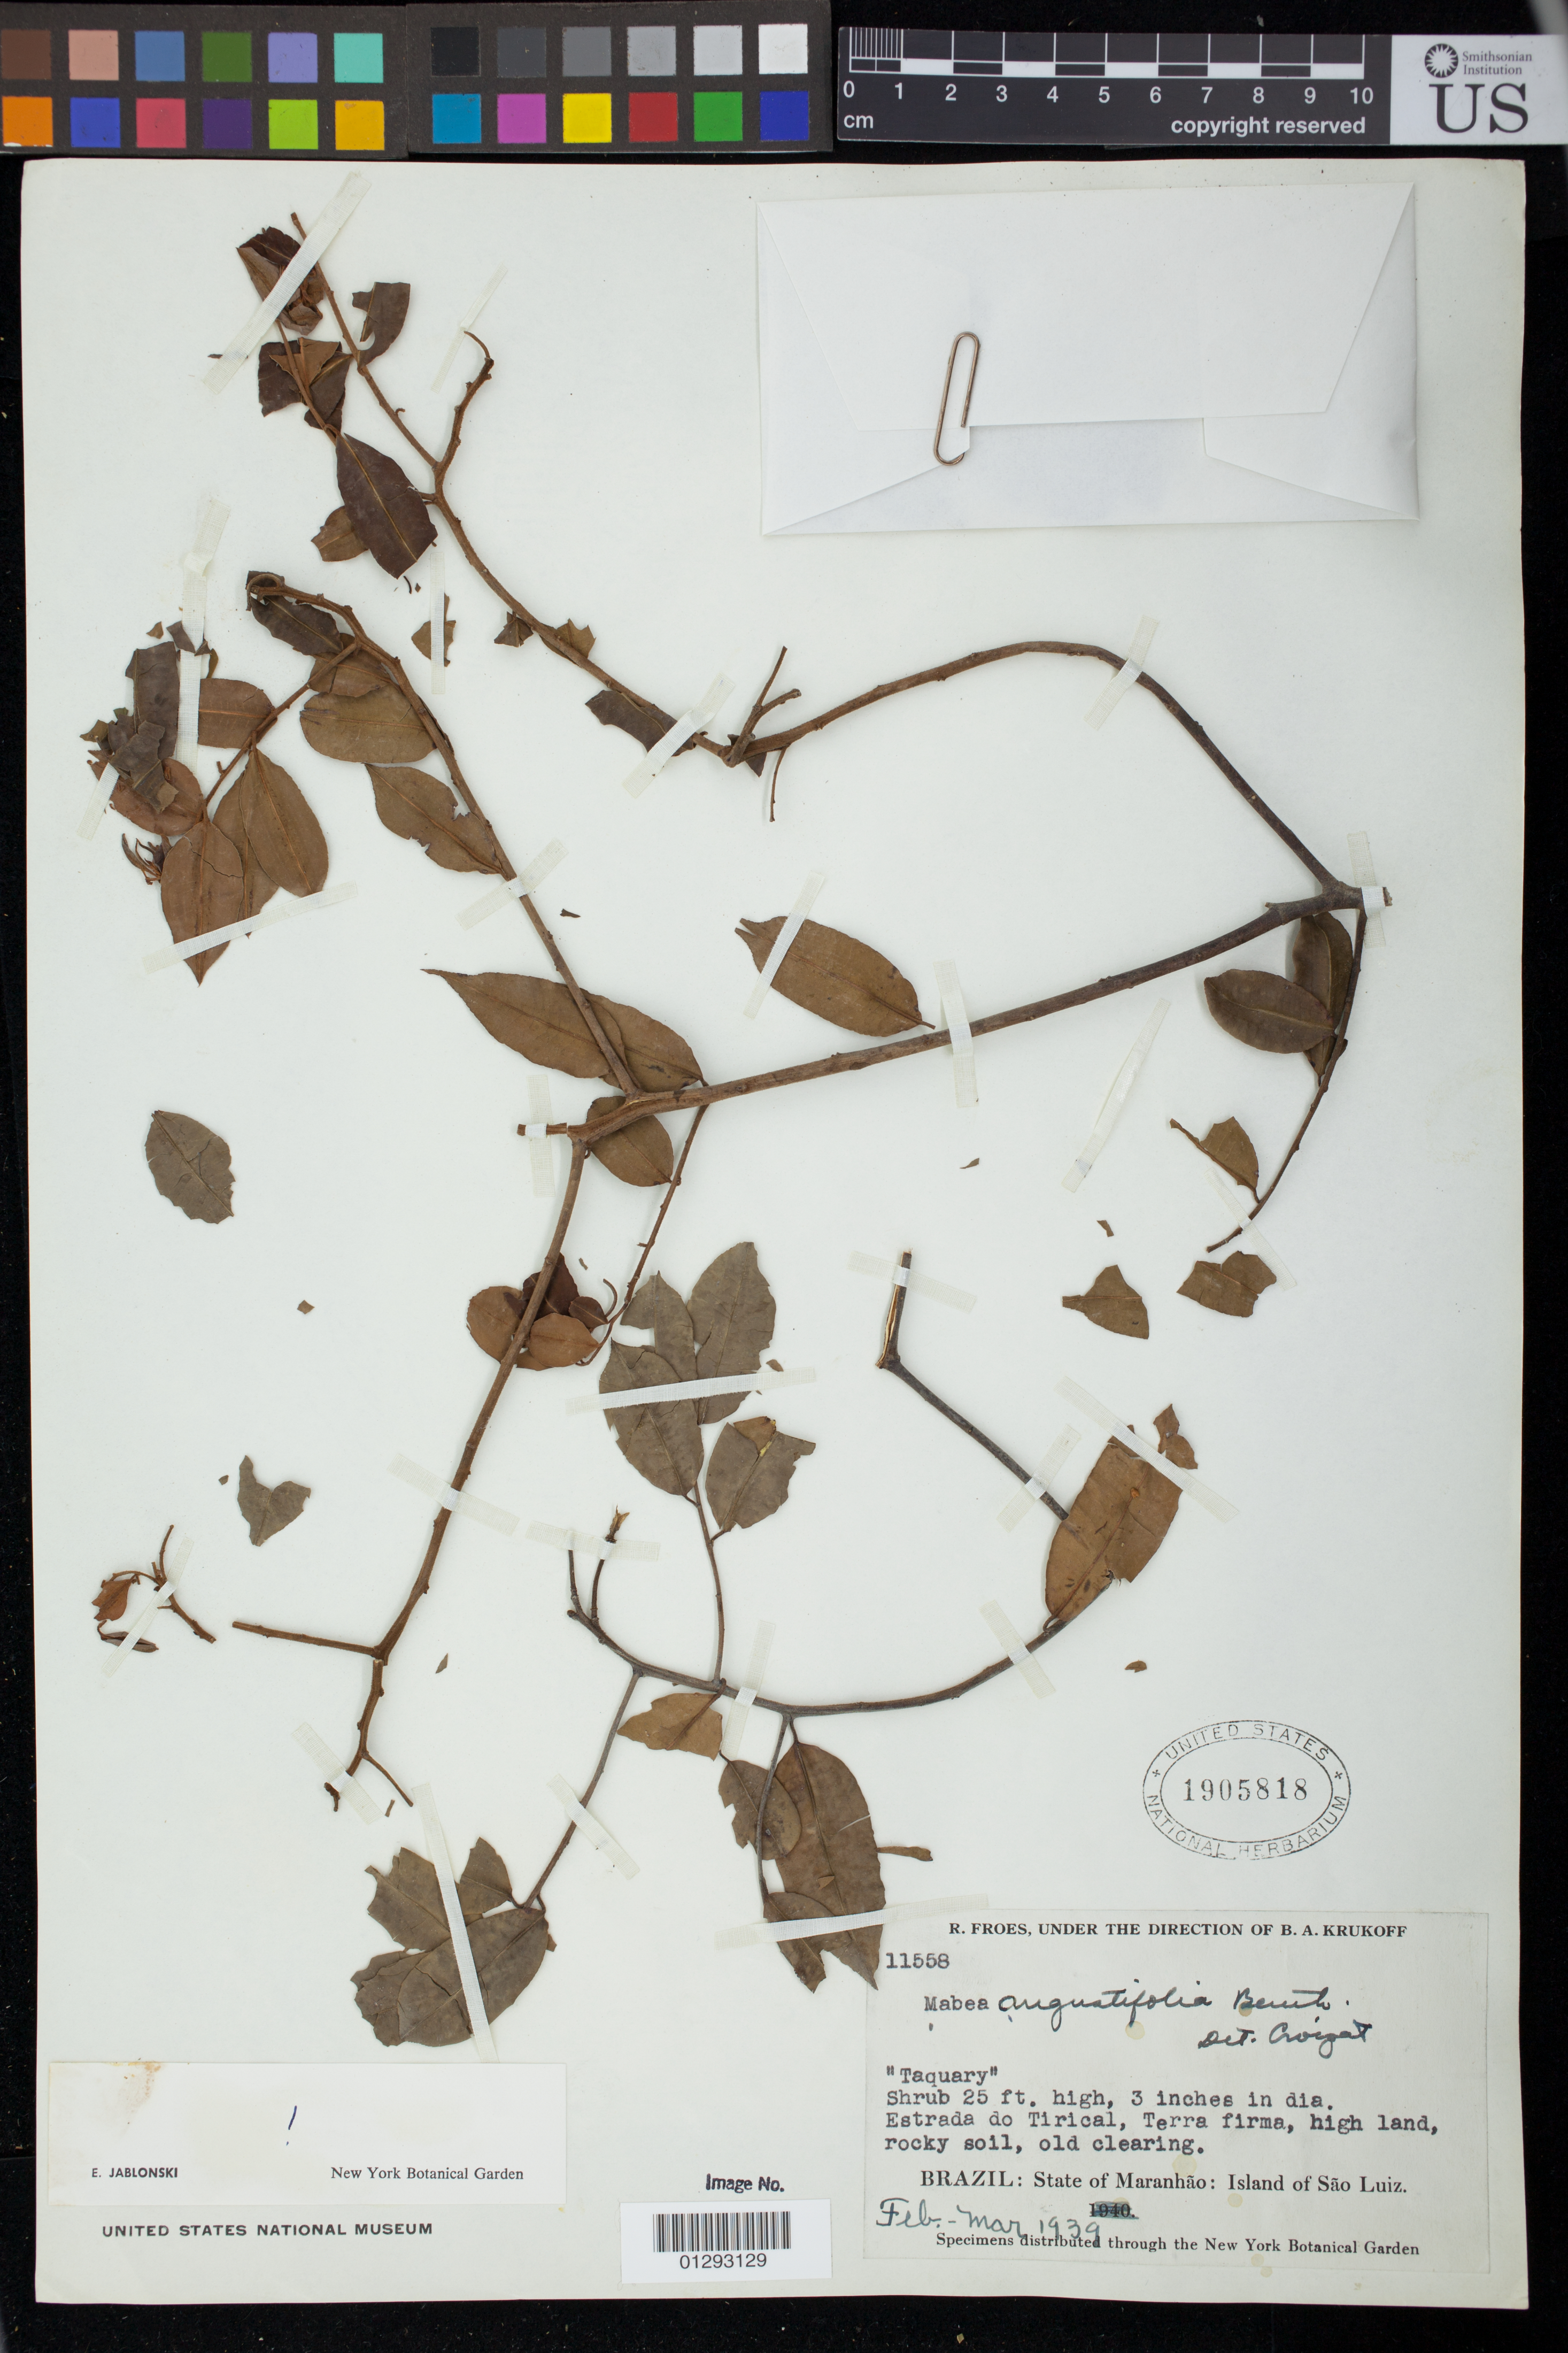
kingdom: Plantae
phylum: Tracheophyta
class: Magnoliopsida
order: Malpighiales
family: Euphorbiaceae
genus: Mabea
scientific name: Mabea angustifolia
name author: Spruce ex Benth.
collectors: R. Fróes & B. A. Krukoff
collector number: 11558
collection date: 1939-02/1939-03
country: Brazil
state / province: Maranhao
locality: Estarada do Tirical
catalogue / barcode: US 1905818